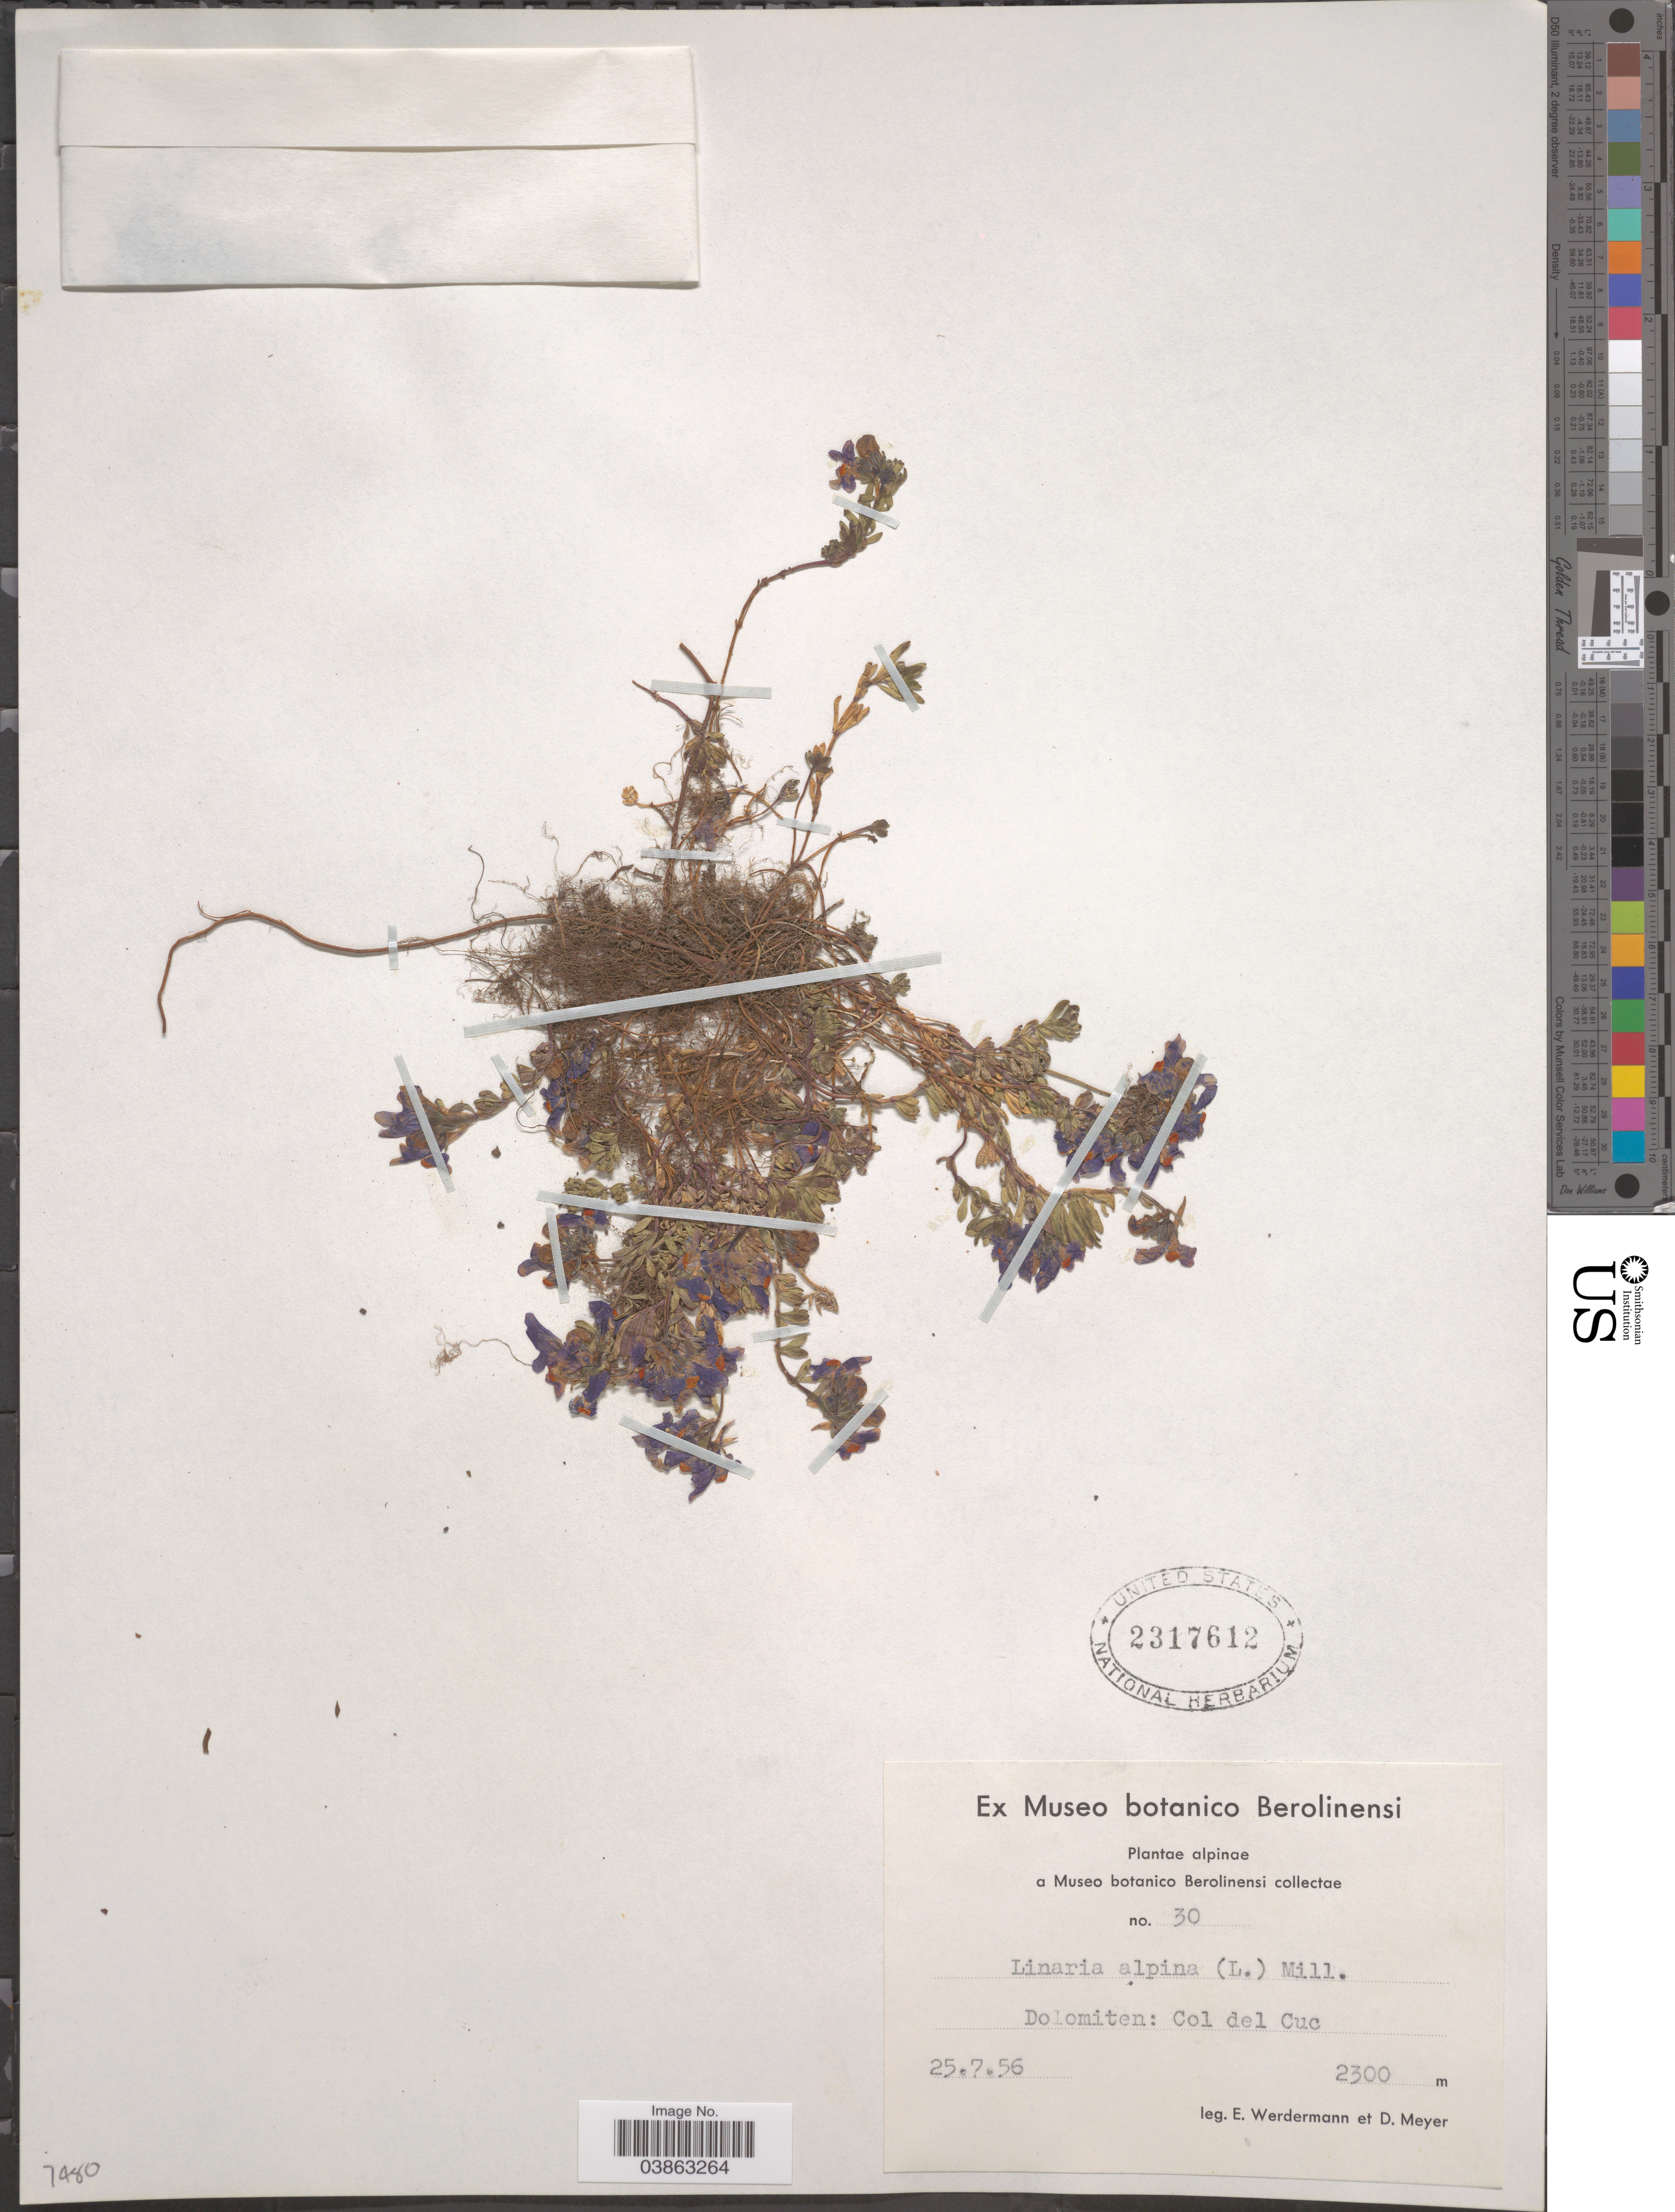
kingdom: Plantae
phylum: Tracheophyta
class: Magnoliopsida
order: Lamiales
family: Plantaginaceae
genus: Linaria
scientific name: Linaria alpina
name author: (L.) Mill.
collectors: E. Werdermann & D. Meyer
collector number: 30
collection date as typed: Transcribed d/m/y: 25/7/56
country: Italy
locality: Alpinae. Dolomiten: Col del Cuc.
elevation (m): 2300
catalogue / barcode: US 2317612